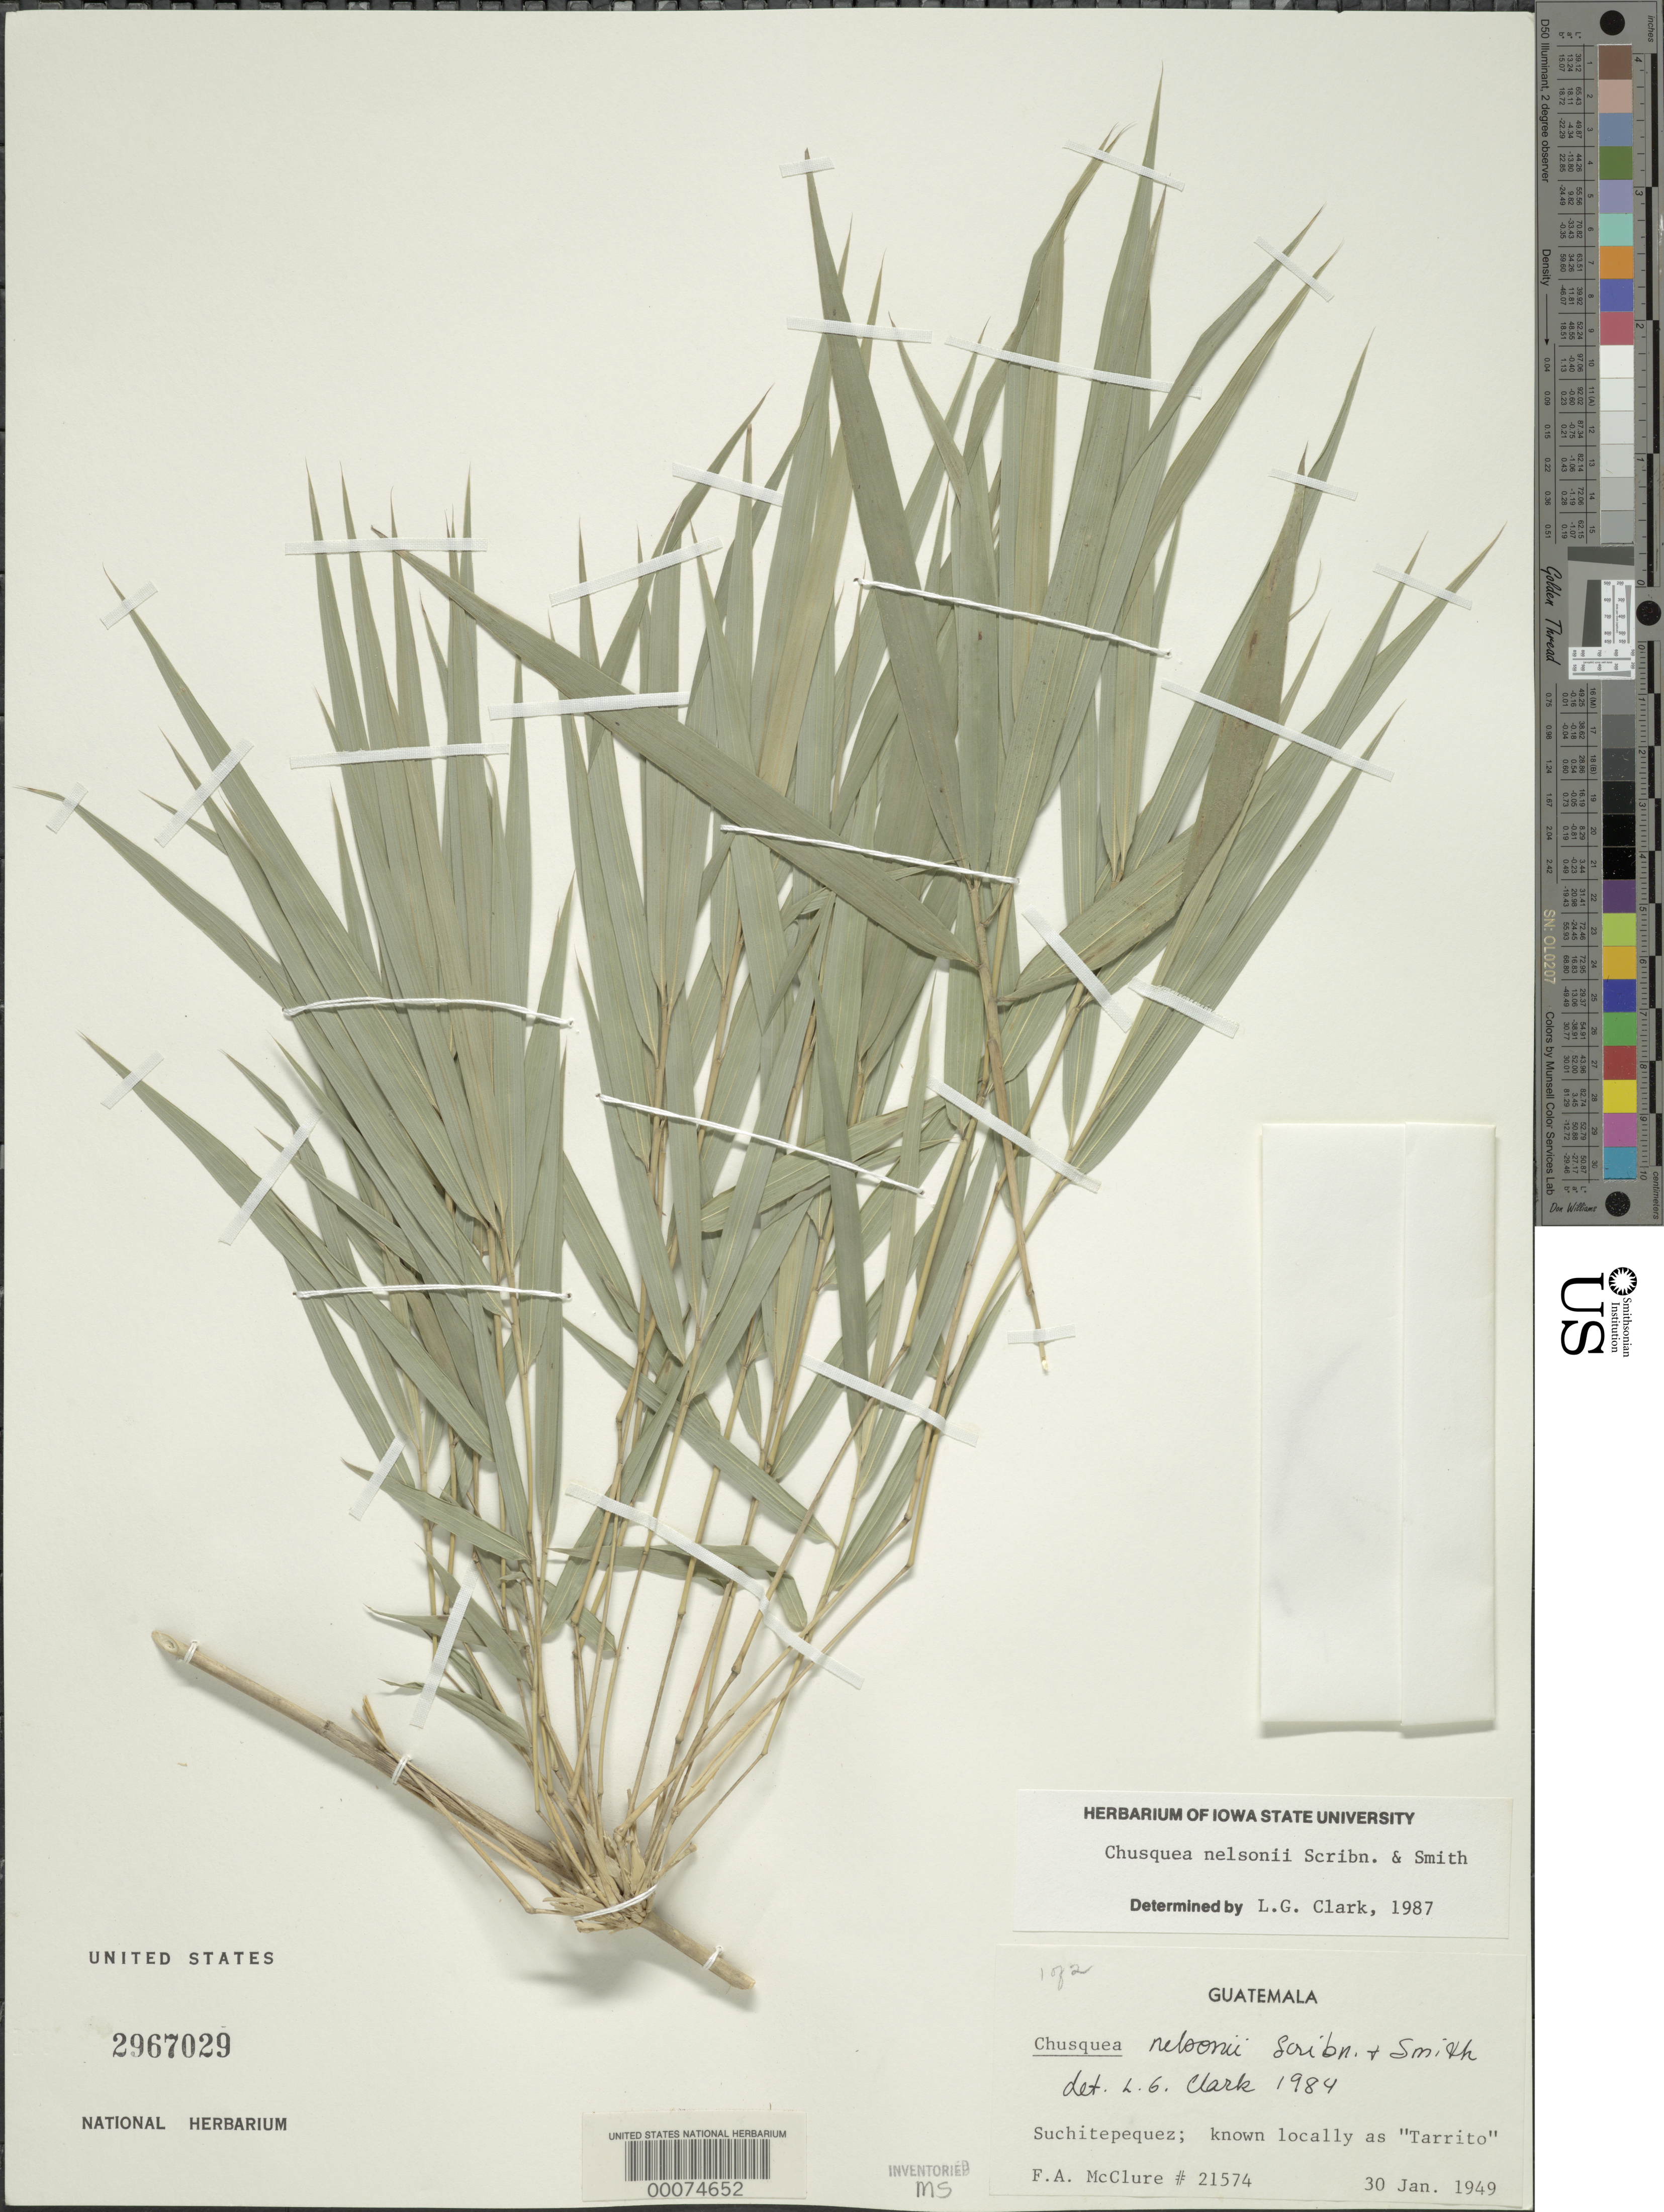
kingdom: Plantae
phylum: Tracheophyta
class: Liliopsida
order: Poales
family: Poaceae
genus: Chusquea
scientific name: Chusquea nelsonii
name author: Scribn. & J.G. Sm.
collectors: F. A. McClure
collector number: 21574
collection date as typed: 30 Jan 1949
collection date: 1949-01-30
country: Guatemala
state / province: Suchitepéquez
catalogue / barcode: US 2967029